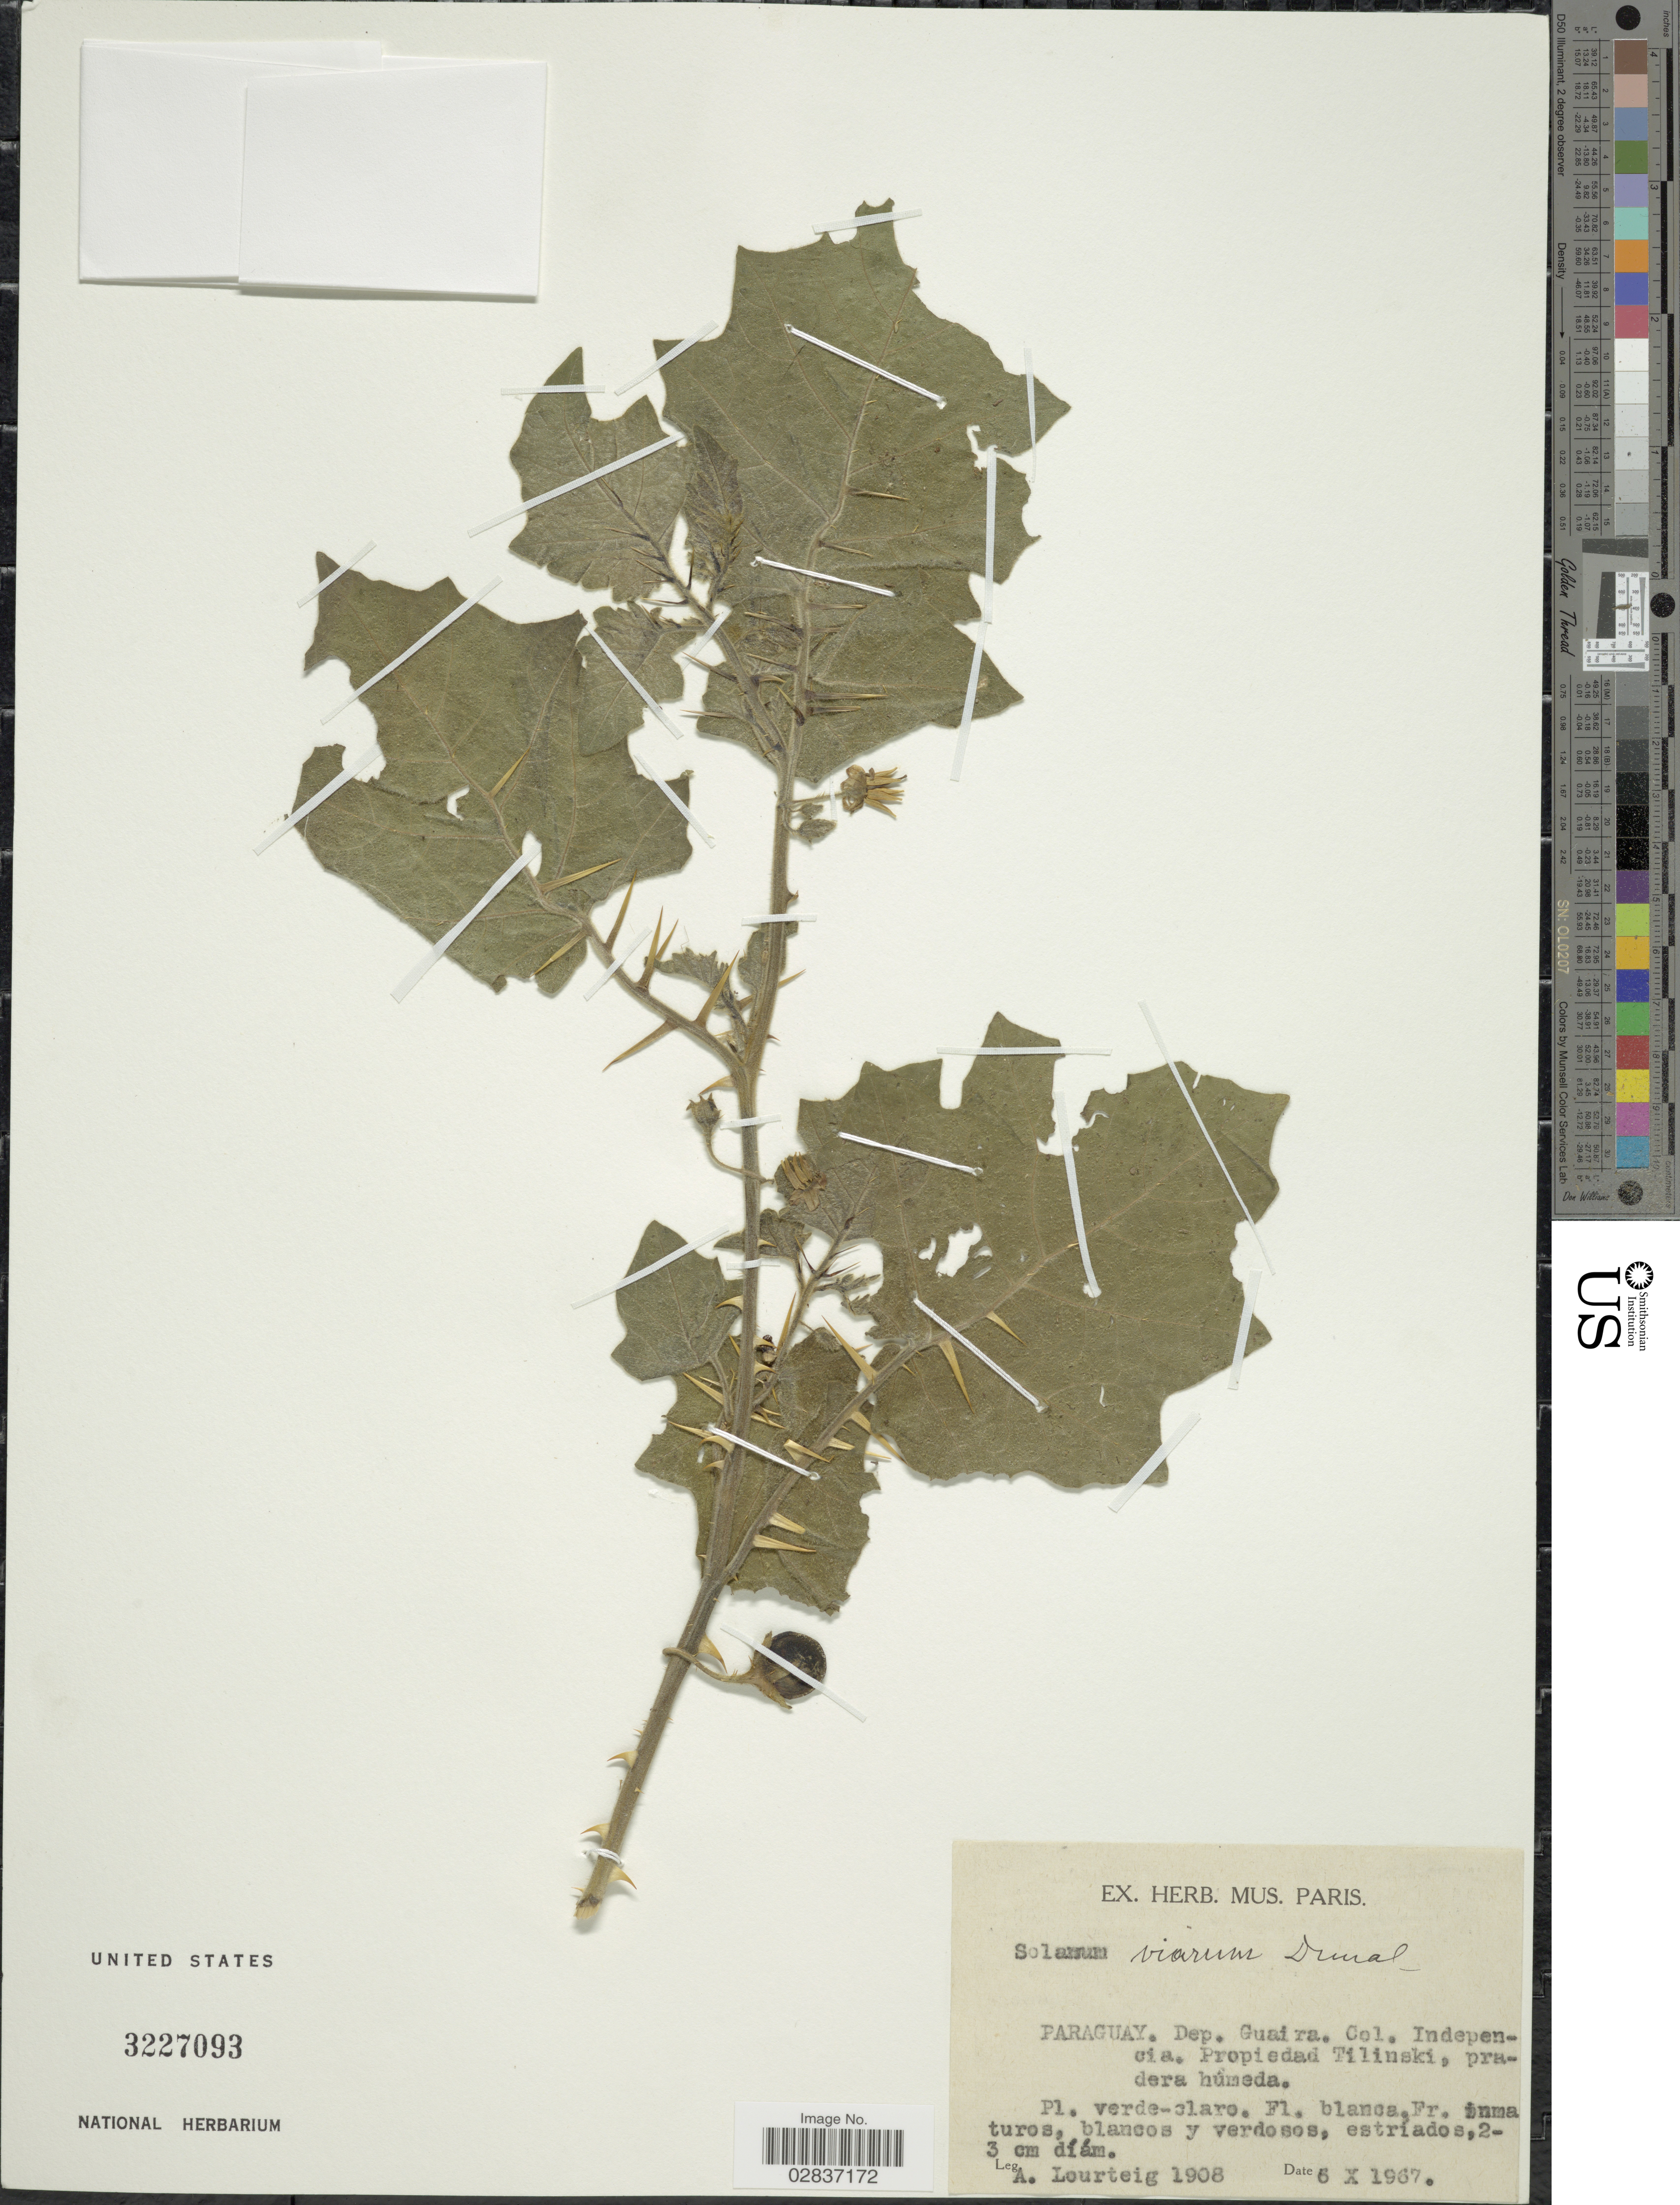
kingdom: Plantae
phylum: Tracheophyta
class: Magnoliopsida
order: Solanales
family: Solanaceae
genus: Solanum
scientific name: Solanum viarum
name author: Dunal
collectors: A. Lourteig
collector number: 1908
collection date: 1967-10-06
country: Paraguay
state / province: Guaira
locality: Dep. Guaira. Col. Indepencia. Propiedad Tilinski.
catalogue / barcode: US 3227093